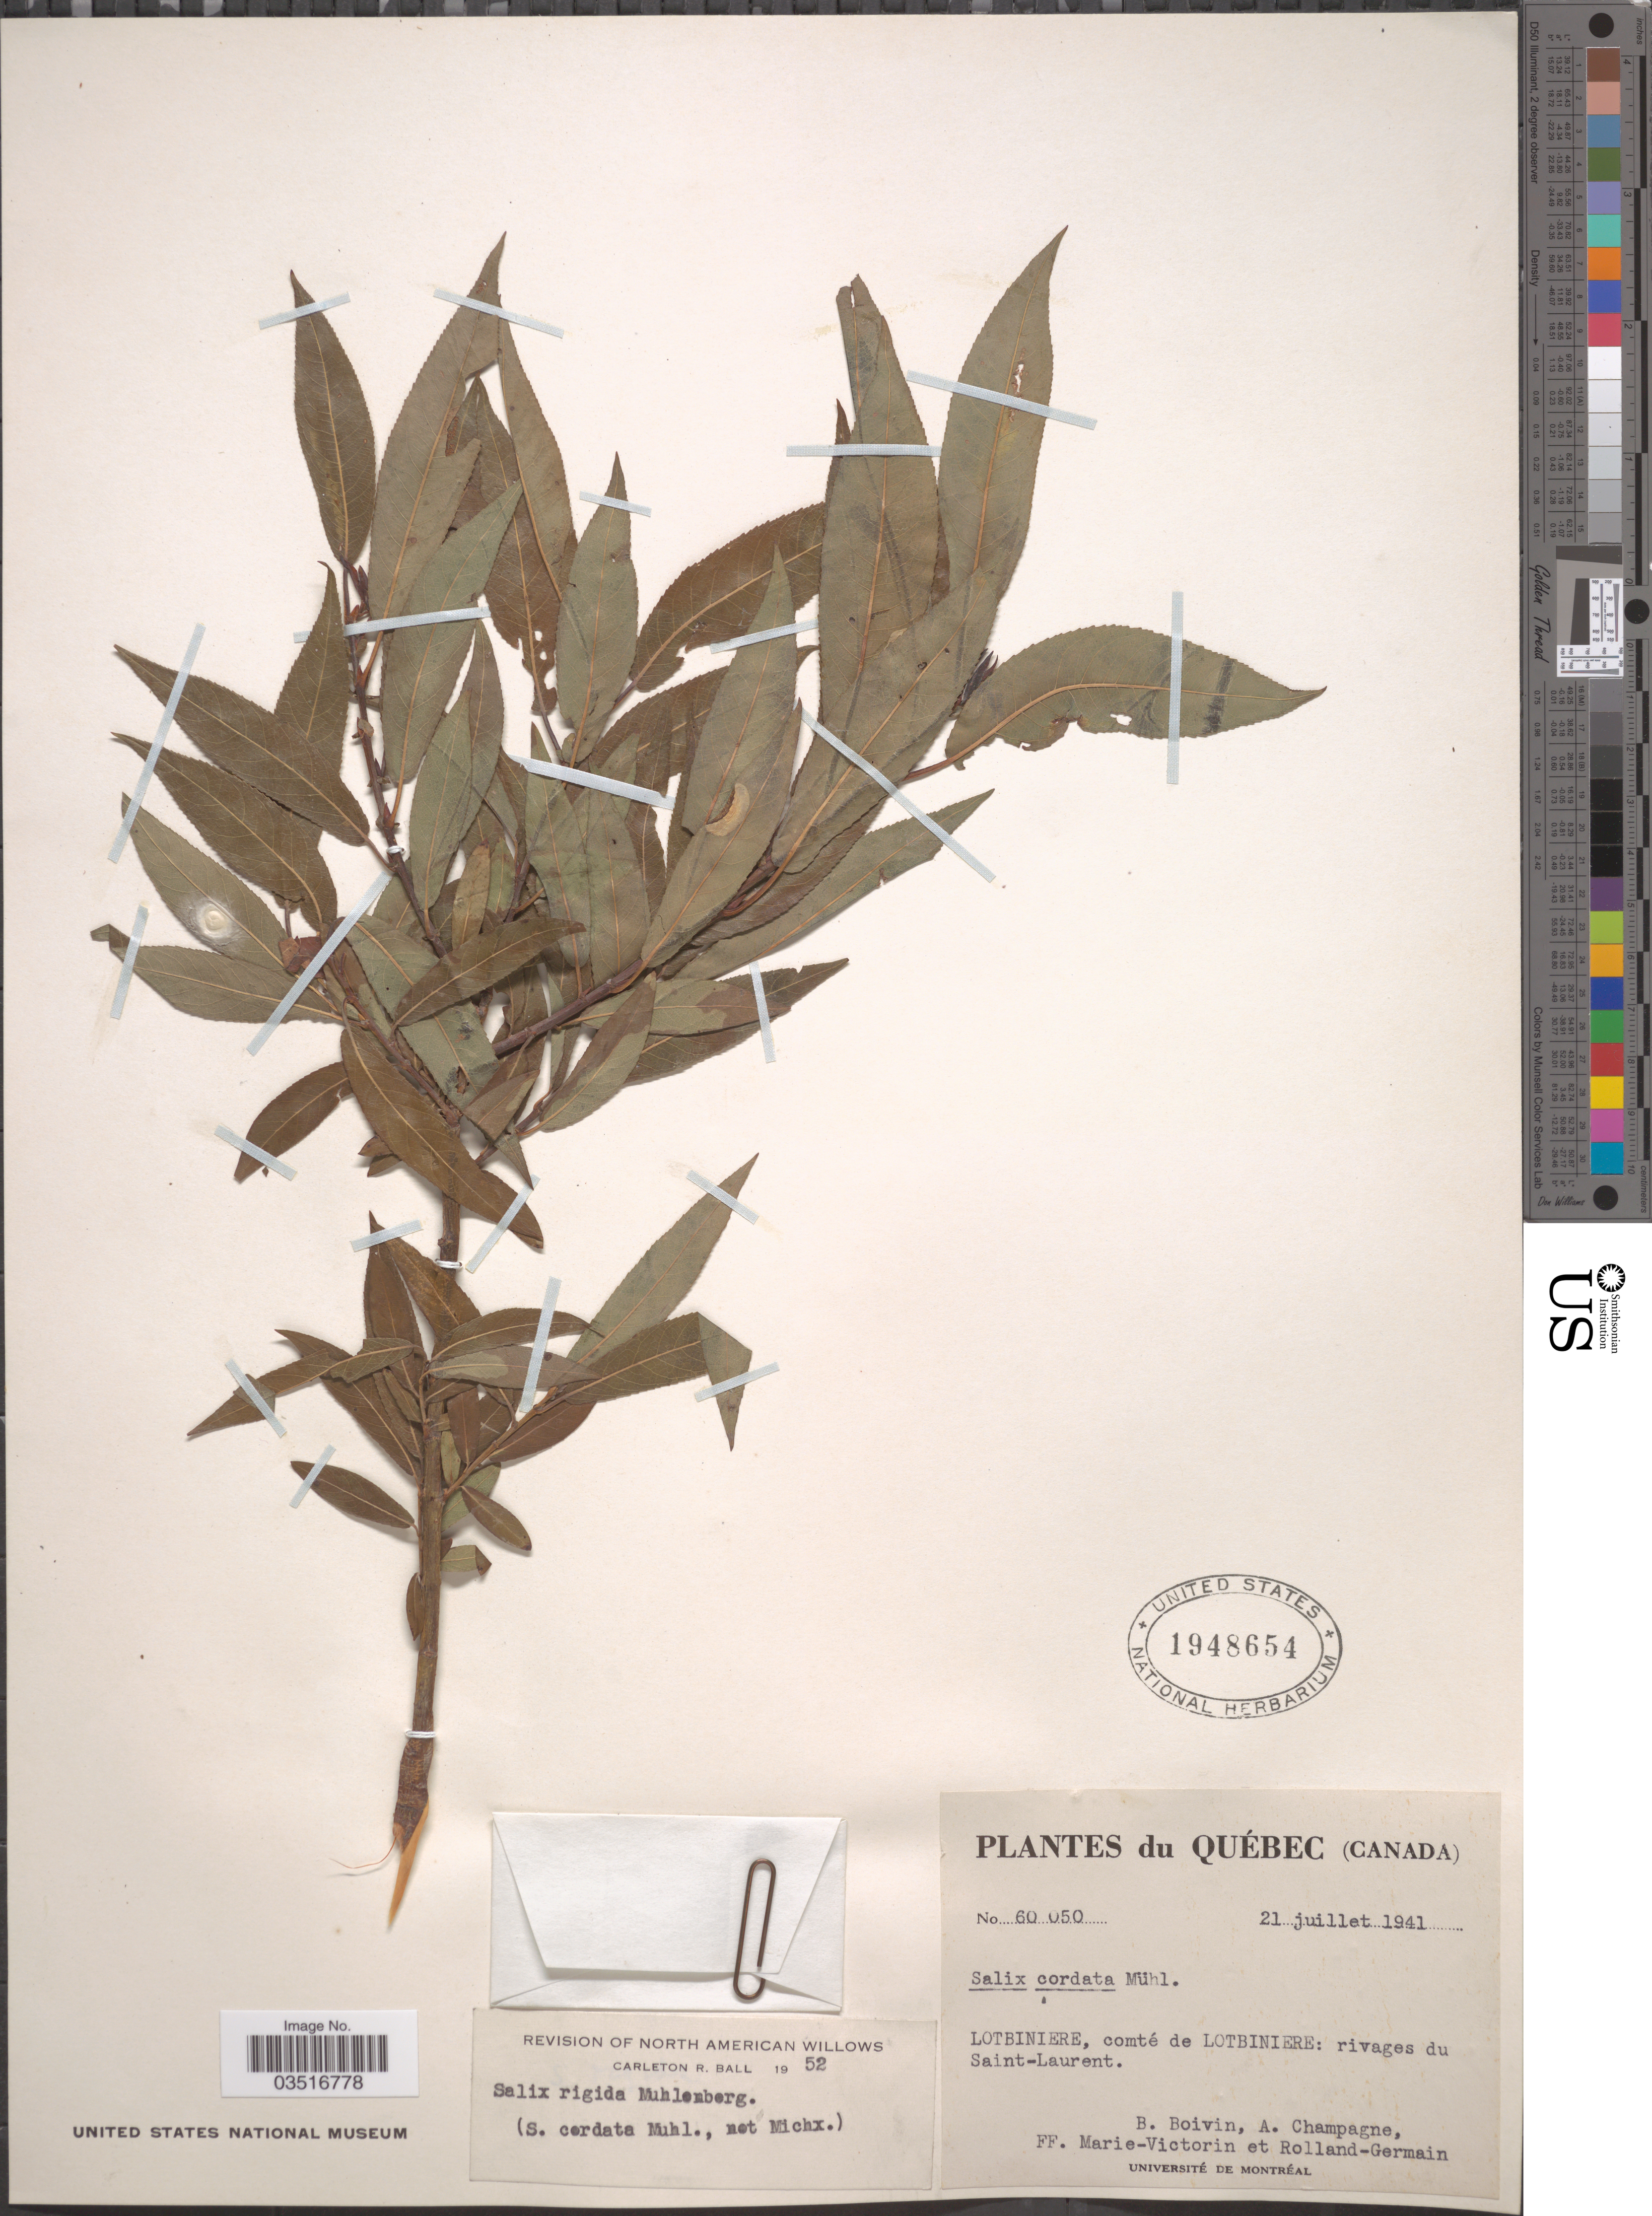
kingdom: Plantae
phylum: Tracheophyta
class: Magnoliopsida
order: Malpighiales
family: Salicaceae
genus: Salix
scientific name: Salix rigida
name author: Muhl.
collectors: J. R. B. Boivin, A. Champagne, F. Marie-Victorin & Rolland-Germain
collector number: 60050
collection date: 1941-07-21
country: Canada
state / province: Quebec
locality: Lotbiniere, comté de Lotbiniere: rivages du Saint-Laurent.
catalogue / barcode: US 1948654